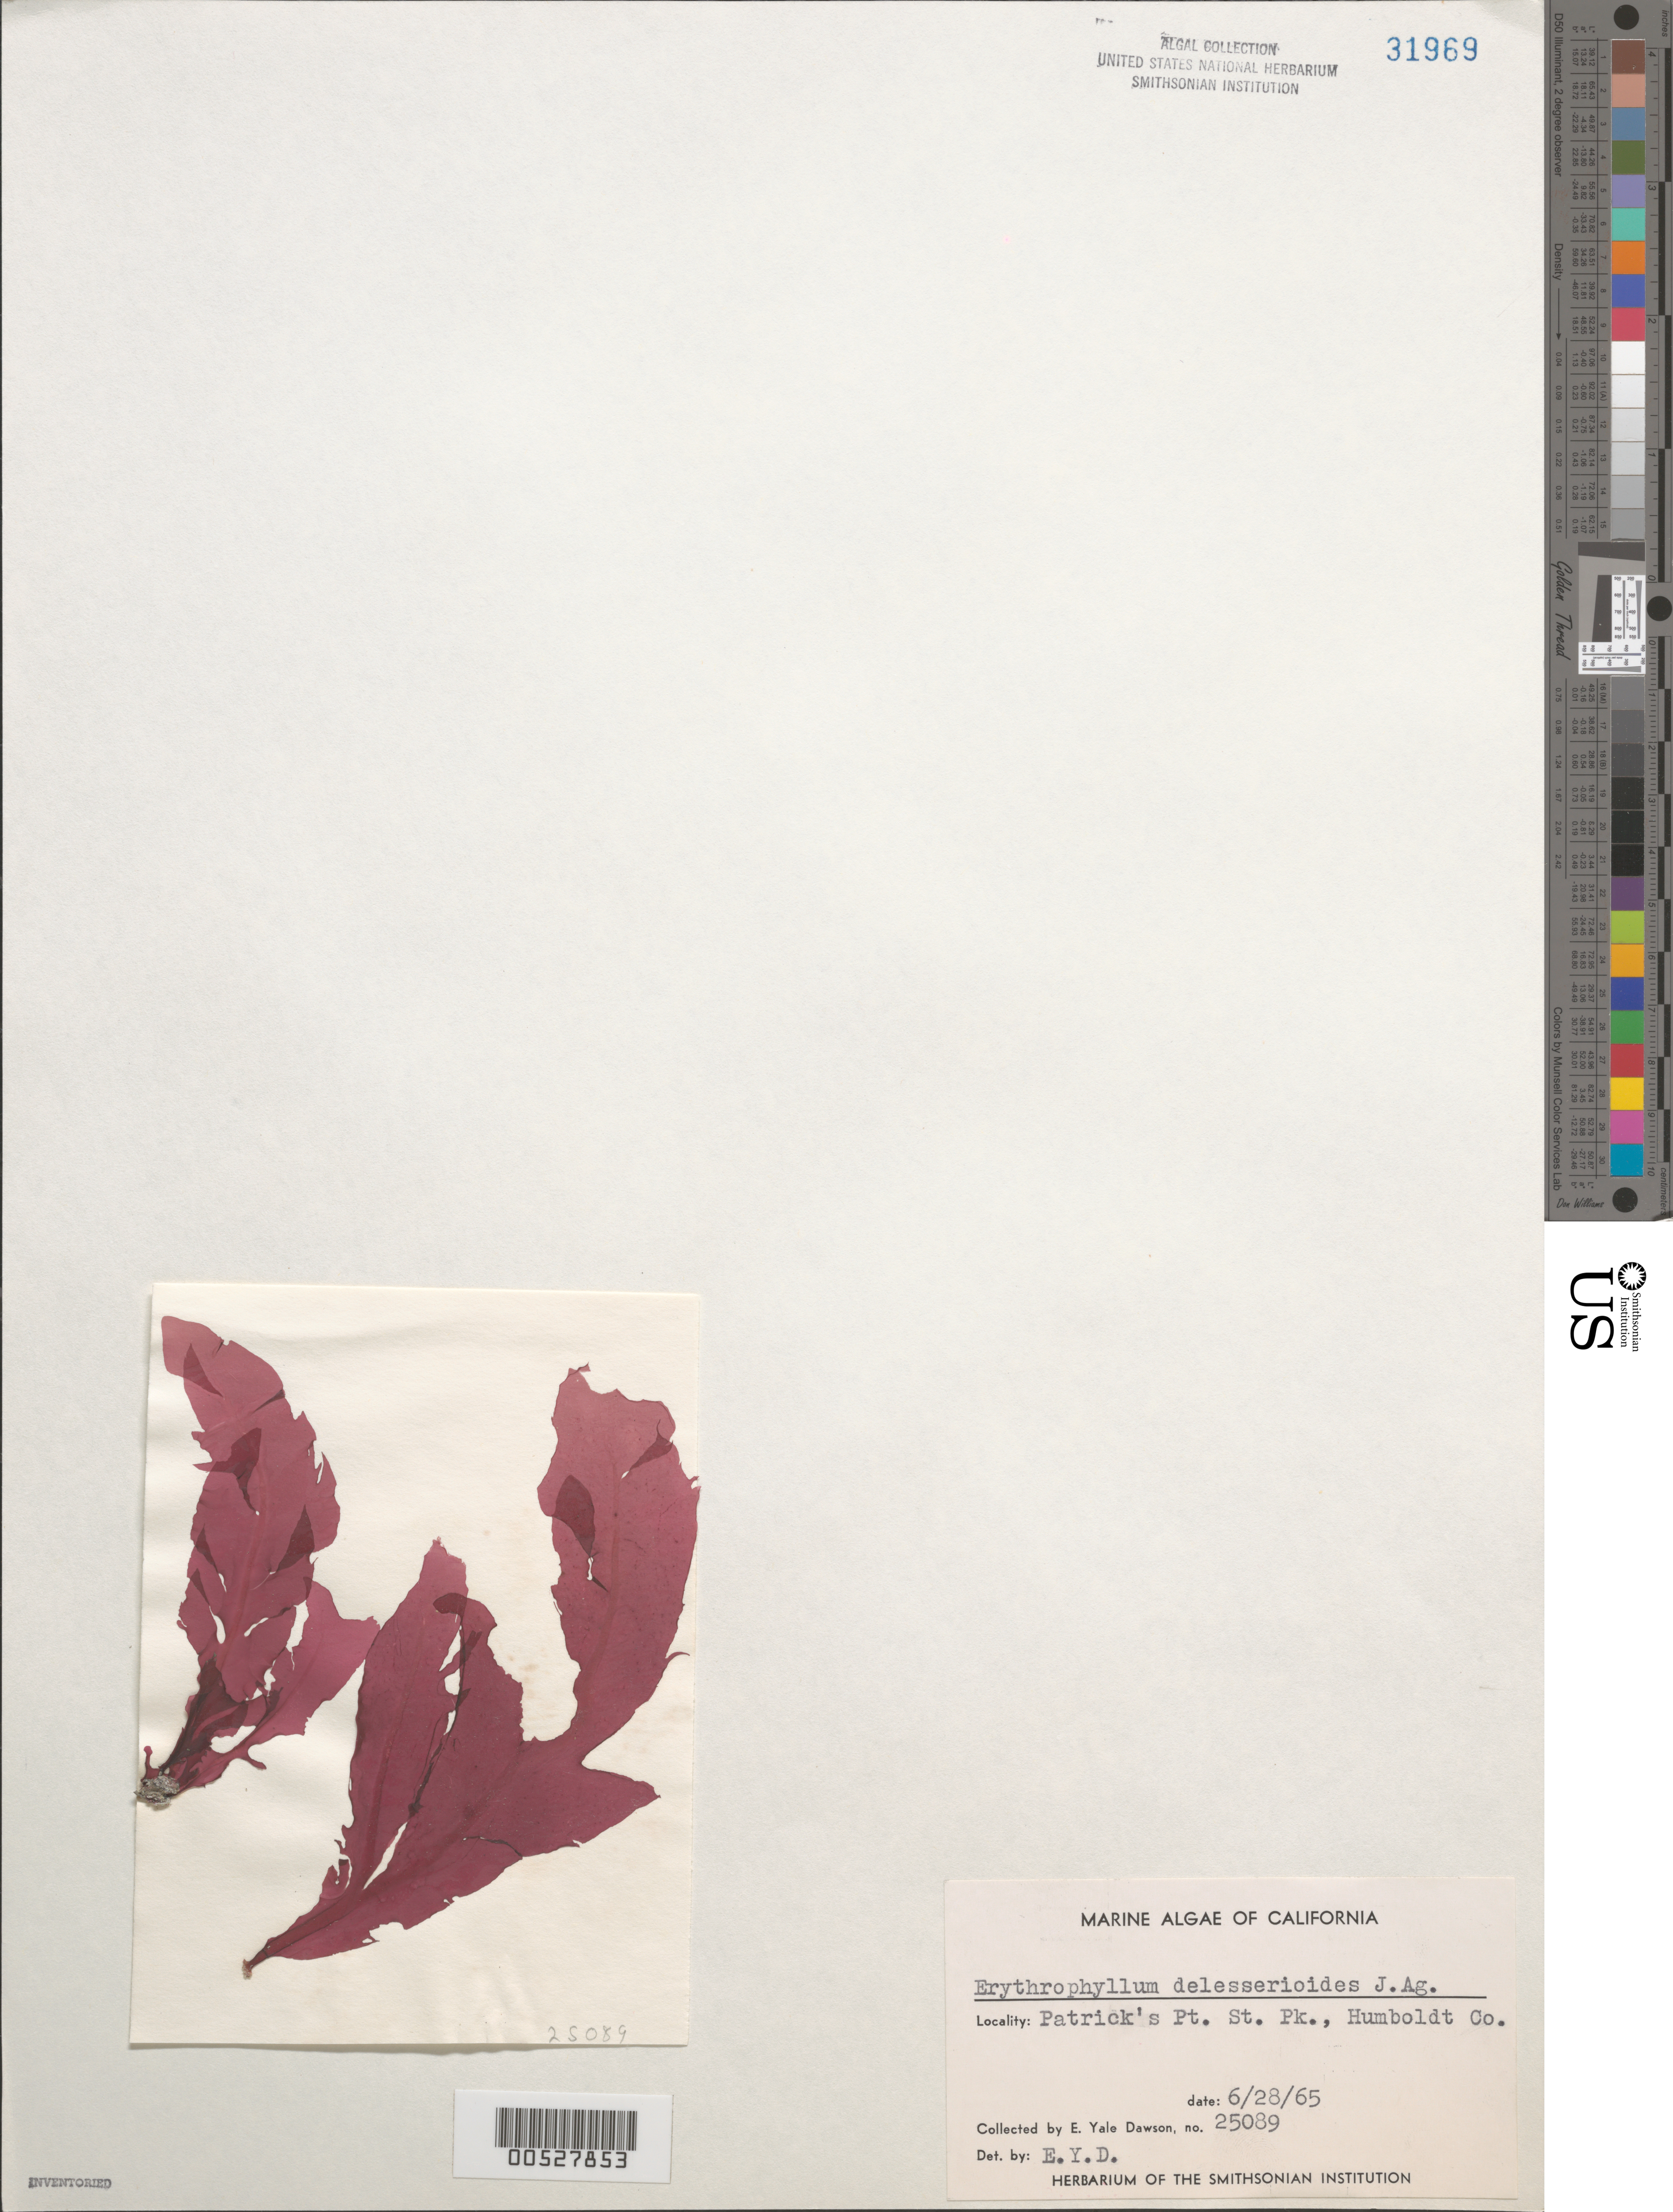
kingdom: Plantae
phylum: Rhodophyta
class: Florideophyceae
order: Gigartinales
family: Kallymeniaceae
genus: Erythrophyllum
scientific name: Erythrophyllum delesserioides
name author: J. Agardh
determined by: Dawson, E. Y.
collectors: E. Y. Dawson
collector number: EYD 25089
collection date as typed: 28 Jun 1965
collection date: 1965-06-28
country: United States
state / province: California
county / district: Humboldt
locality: Patrick's Point State Park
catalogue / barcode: US 31969